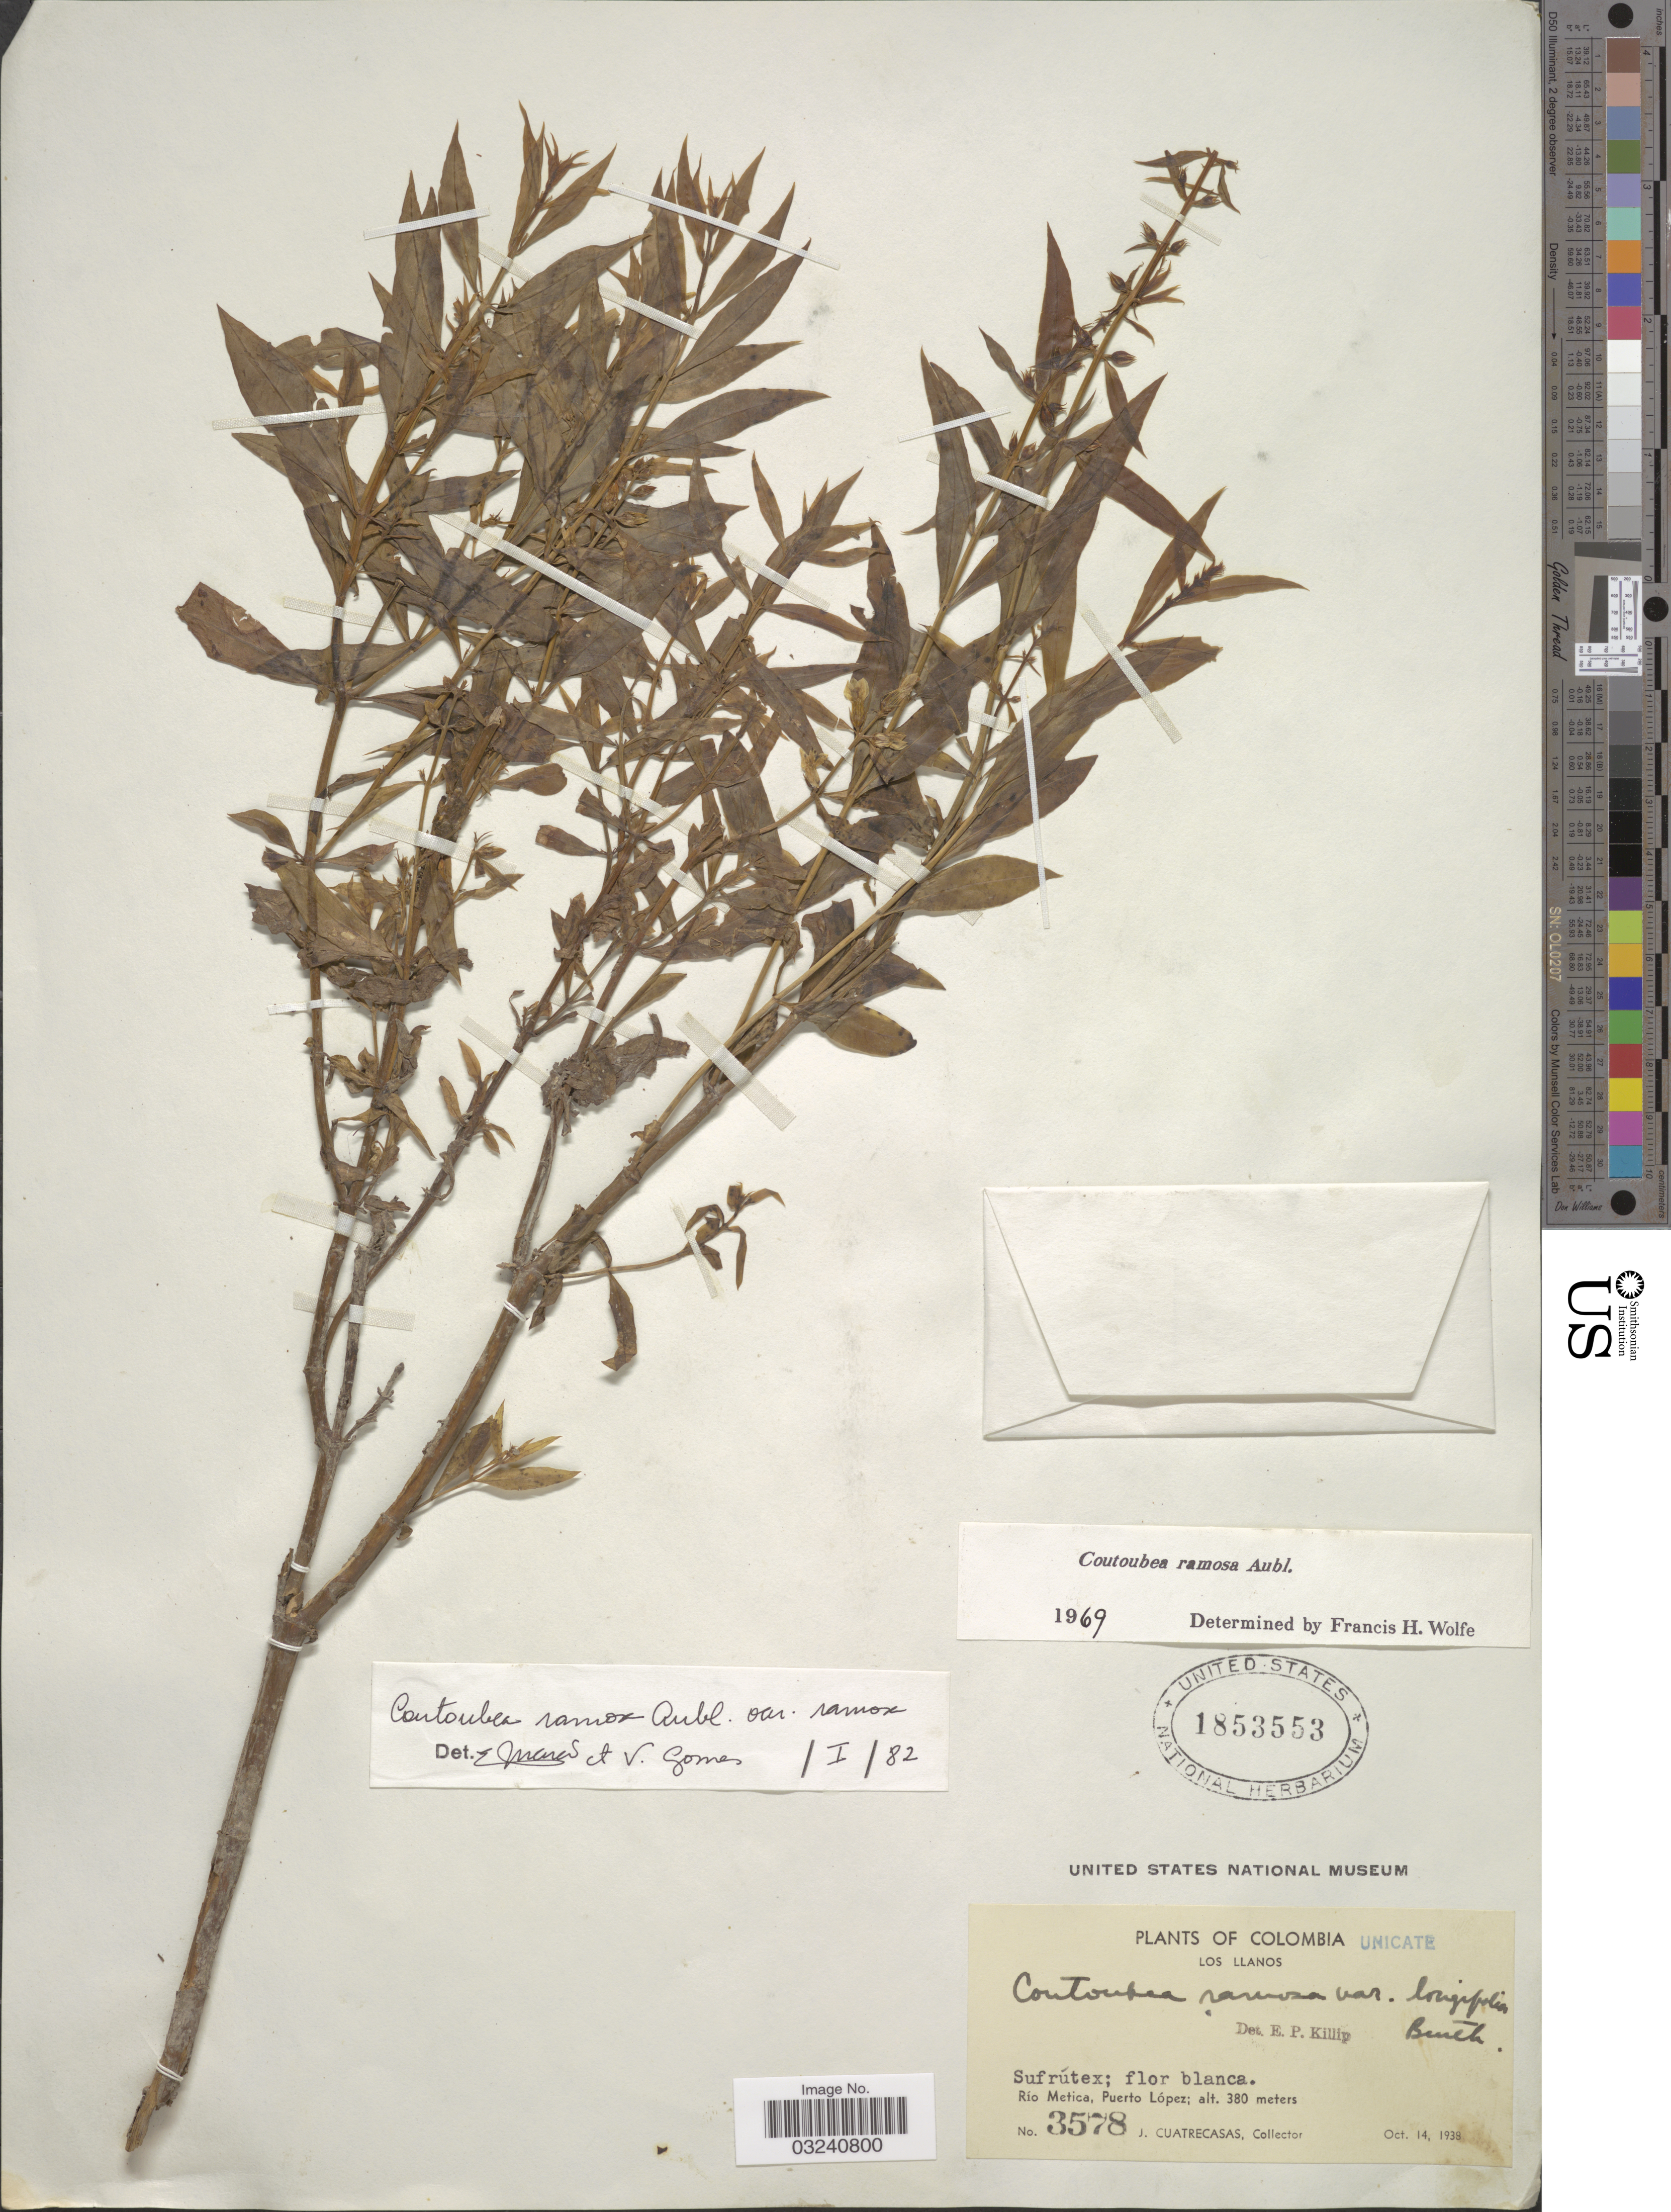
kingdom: Plantae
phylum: Tracheophyta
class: Magnoliopsida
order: Gentianales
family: Gentianaceae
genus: Coutoubea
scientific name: Coutoubea ramosa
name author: Aubl.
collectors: J. Cuatrecasas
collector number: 3578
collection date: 1938-10-14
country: Colombia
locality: Los Llanos. Sufrútex. Río Metica, Puerto López.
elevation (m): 380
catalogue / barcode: US 1853553